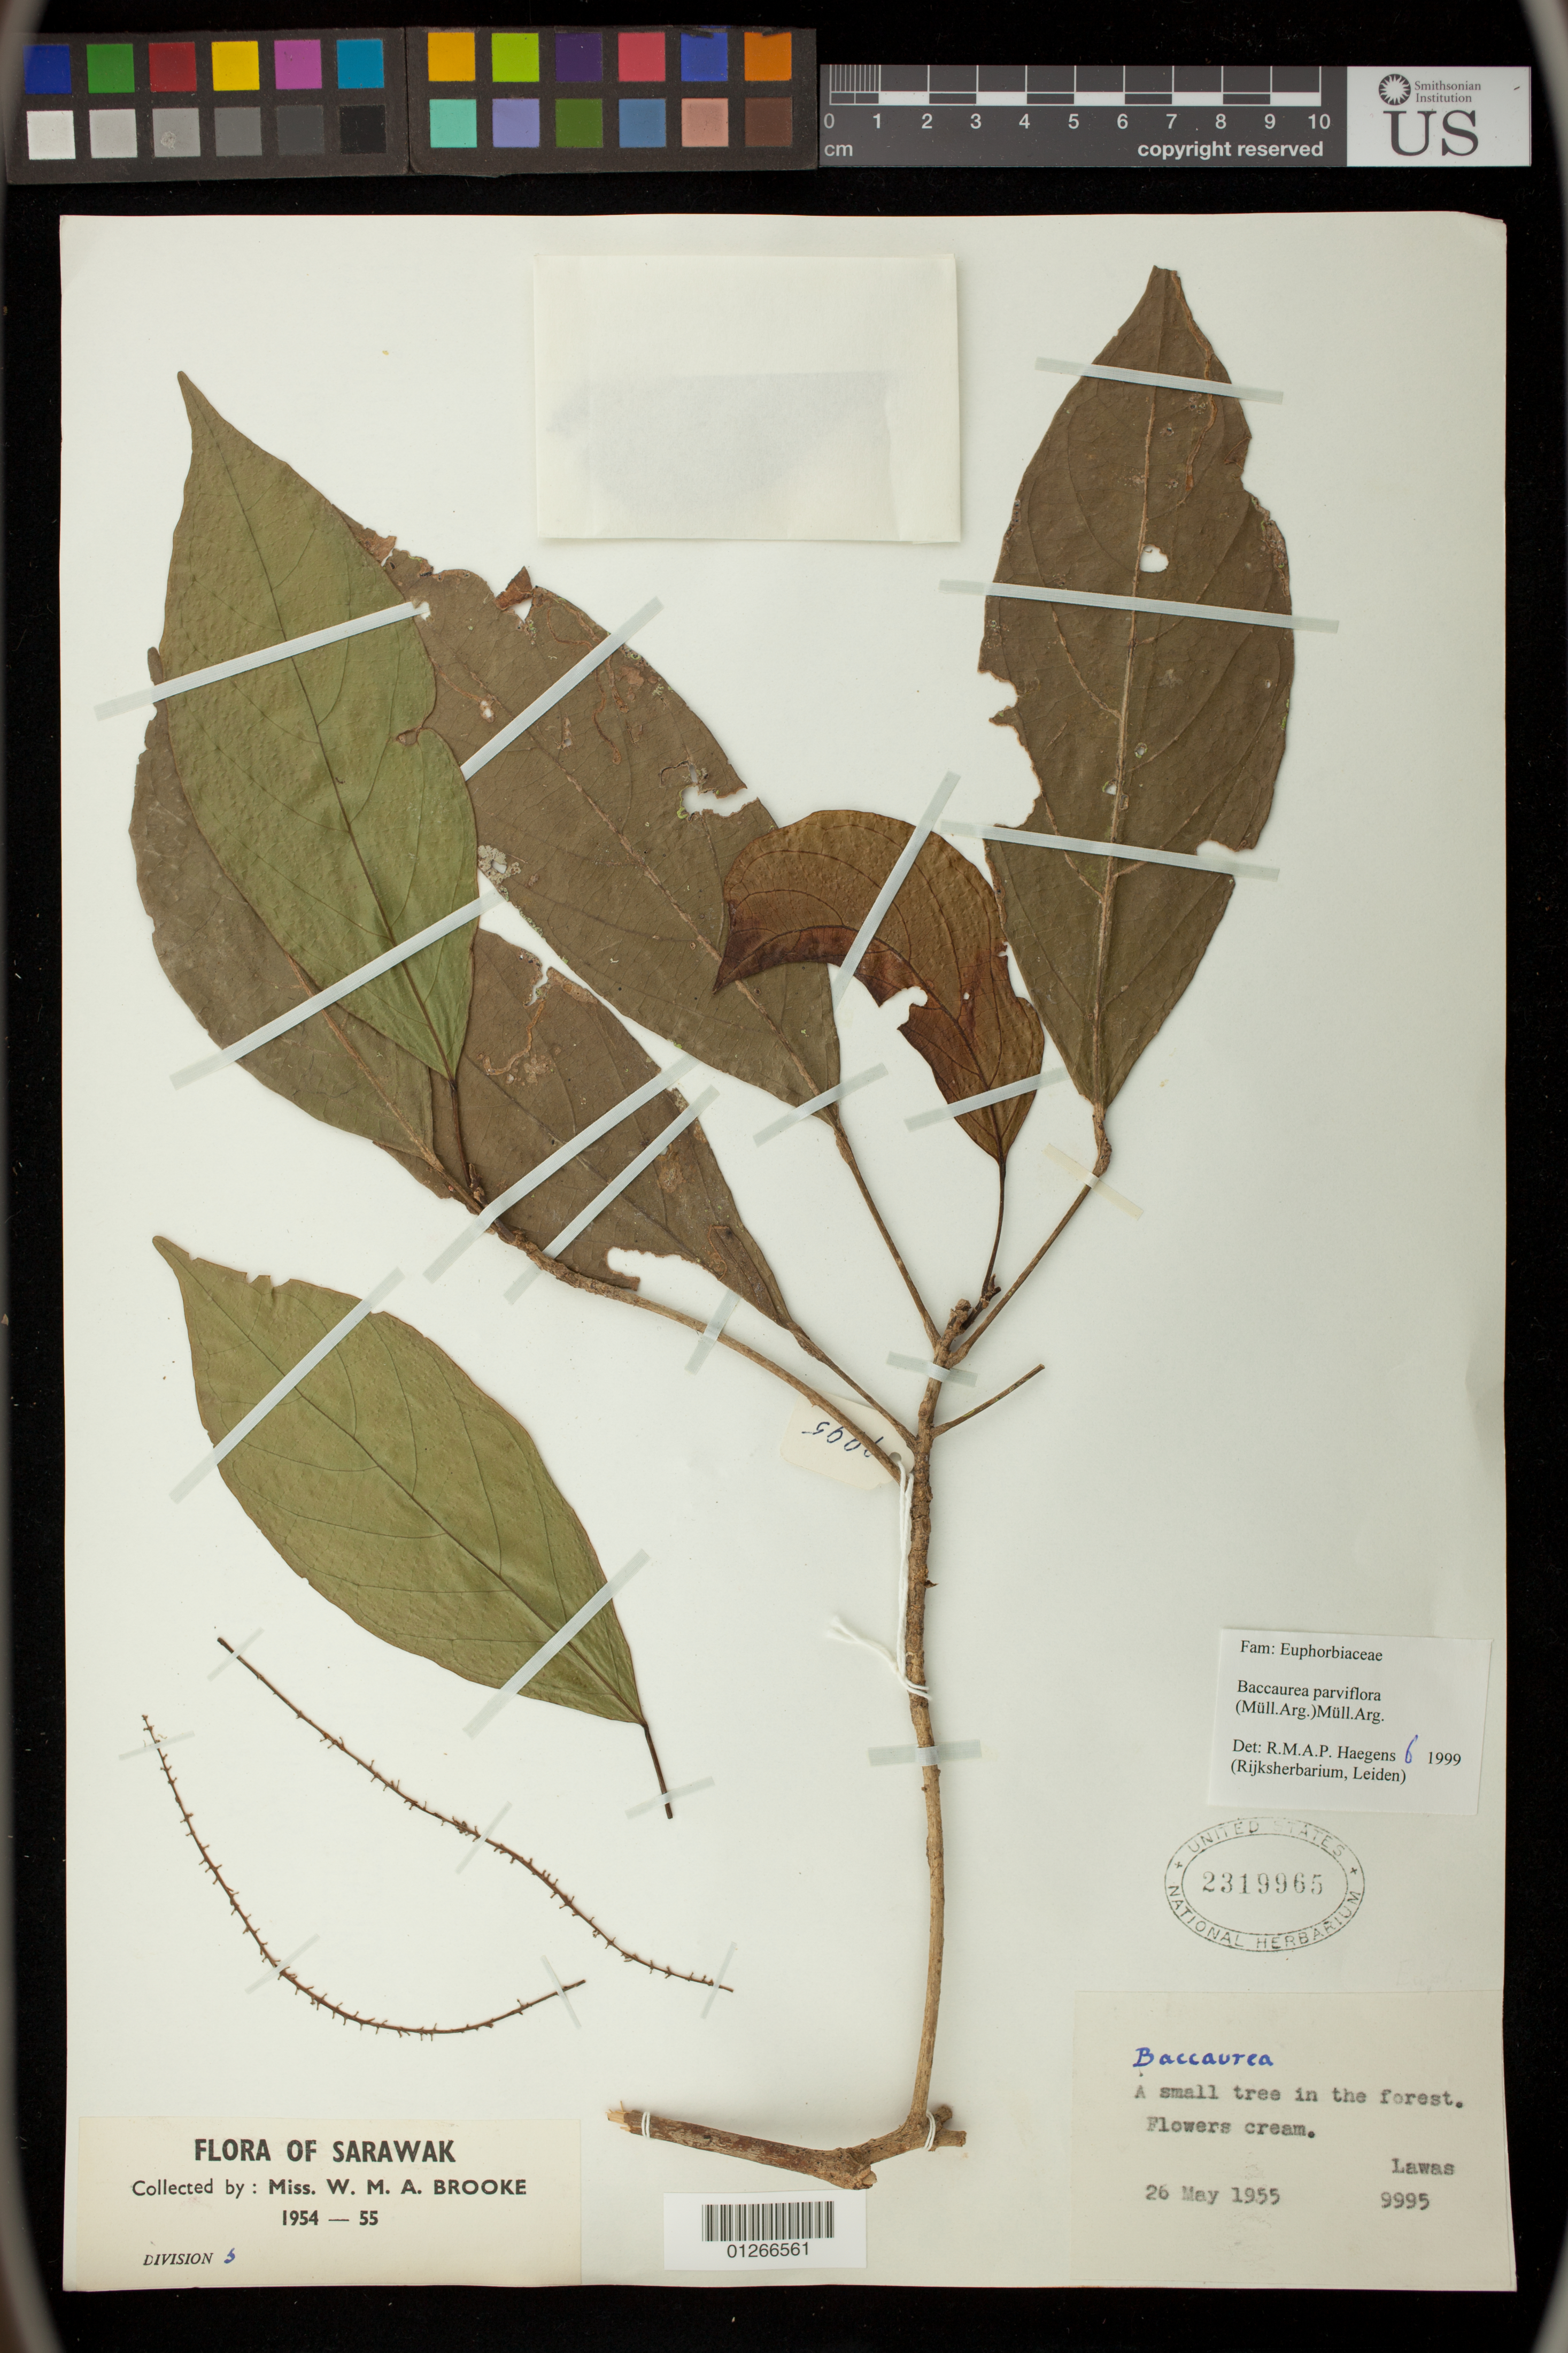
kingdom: Plantae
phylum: Tracheophyta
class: Magnoliopsida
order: Malpighiales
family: Phyllanthaceae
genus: Baccaurea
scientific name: Baccaurea parviflora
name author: M. Arg.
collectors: W. Brooke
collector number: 9995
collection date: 1955-05-26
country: Malaysia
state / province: Sarawak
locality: Lawas